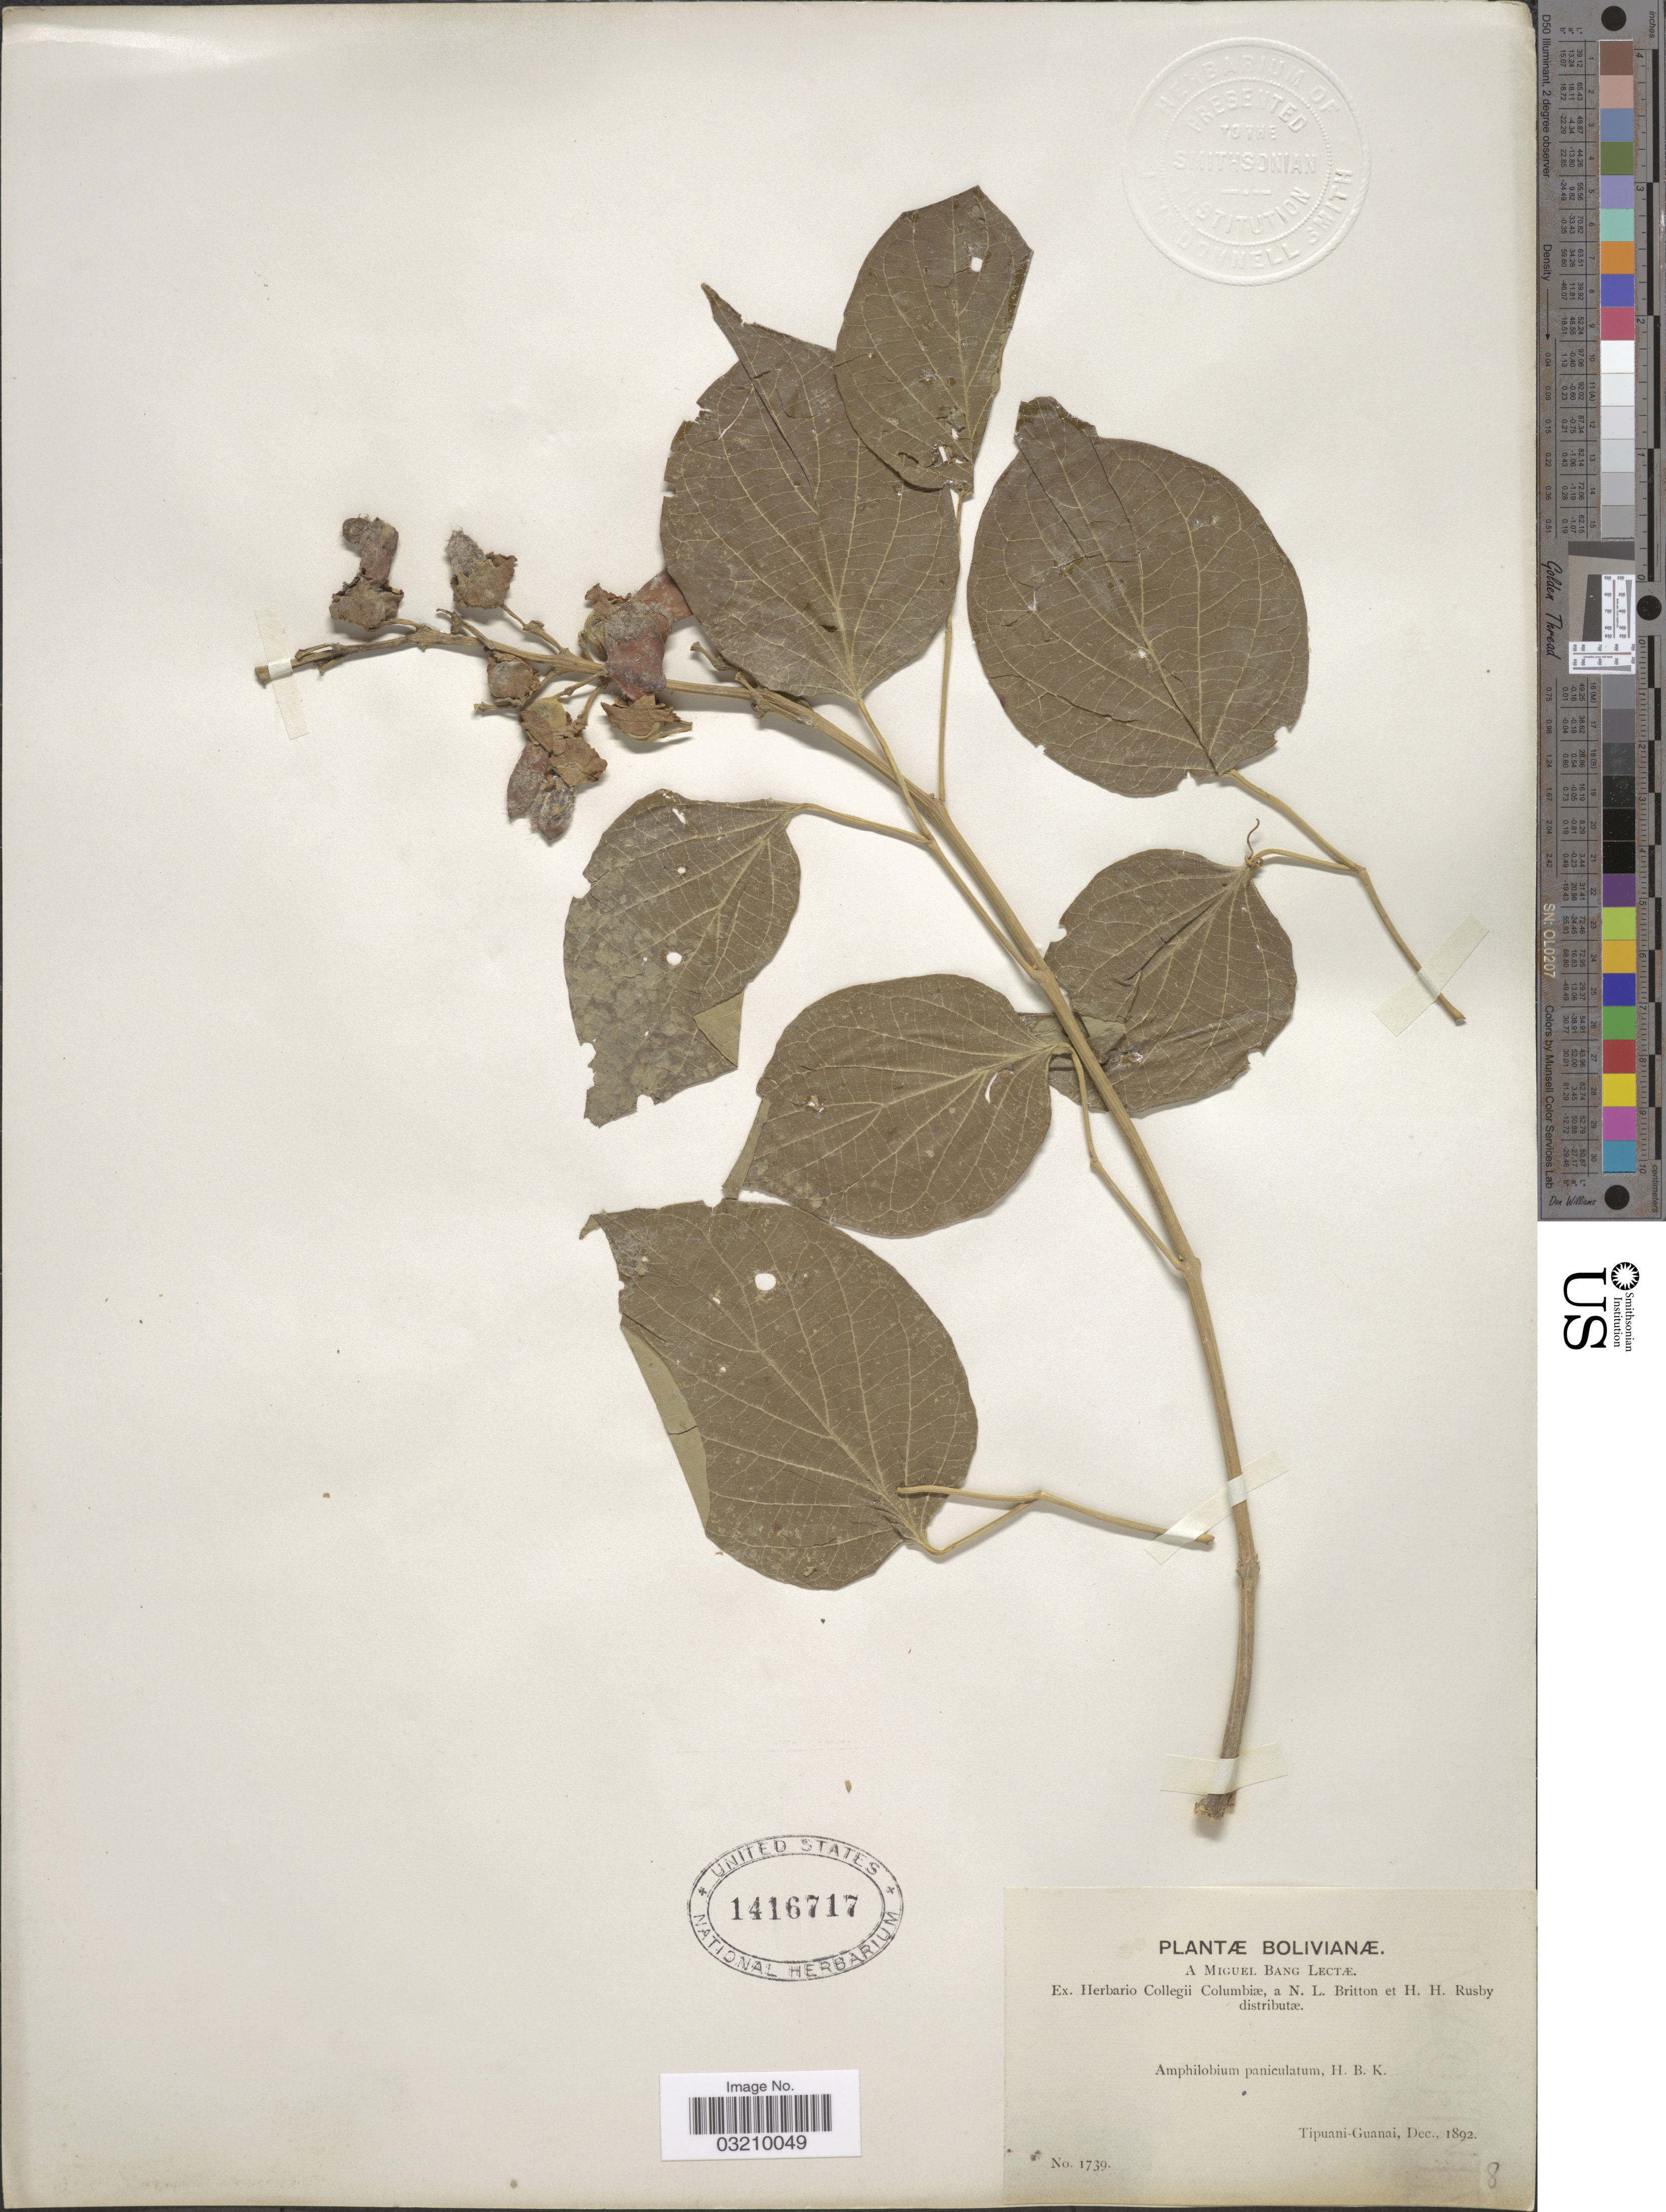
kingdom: Plantae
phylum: Tracheophyta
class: Magnoliopsida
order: Lamiales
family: Bignoniaceae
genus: Amphilophium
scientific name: Amphilophium paniculatum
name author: (L.) Kunth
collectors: M. Bang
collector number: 1793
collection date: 1892-12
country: Bolivia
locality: Tipuani-Guanai.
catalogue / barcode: US 1416717